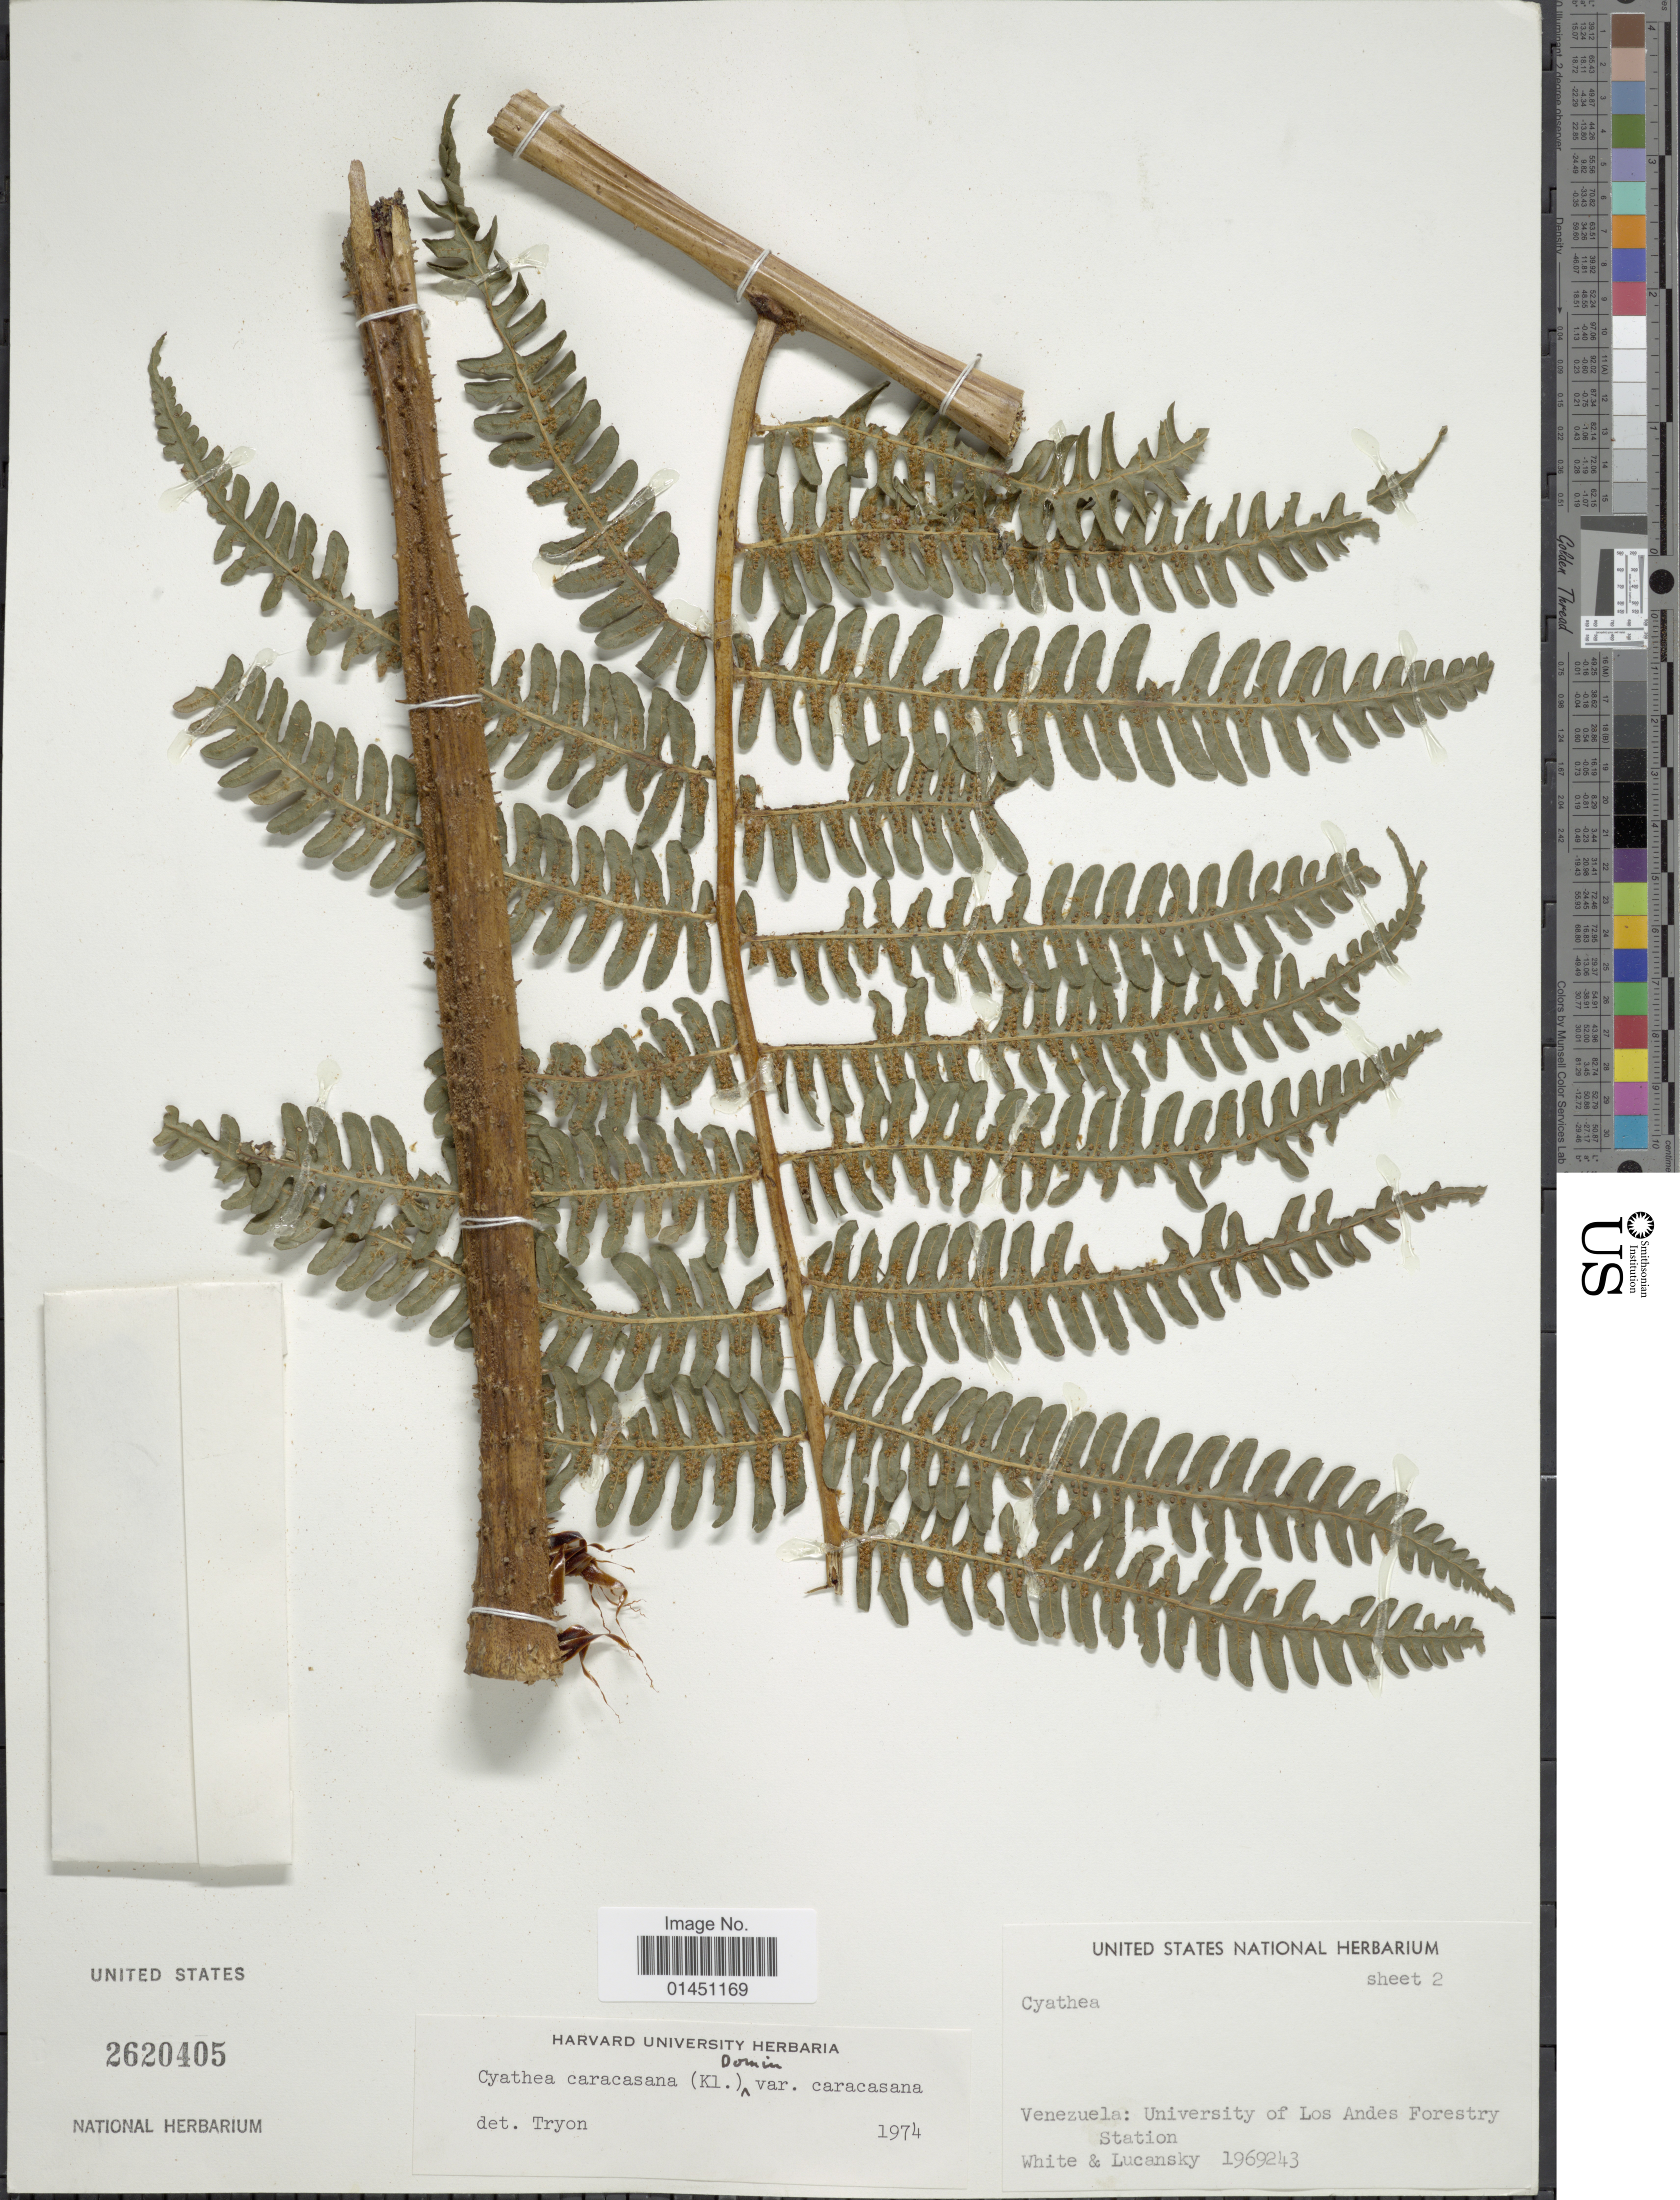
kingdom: Plantae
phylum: Tracheophyta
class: Polypodiopsida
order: Cyatheales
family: Cyatheaceae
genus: Cyathea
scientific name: Cyathea caracasana var. caracasana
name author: (Klotzsch) Domin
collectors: O. E. White & Lucansky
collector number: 1969243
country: Venezuela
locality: University of Las Andes Forestry Station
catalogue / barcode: US 2620405